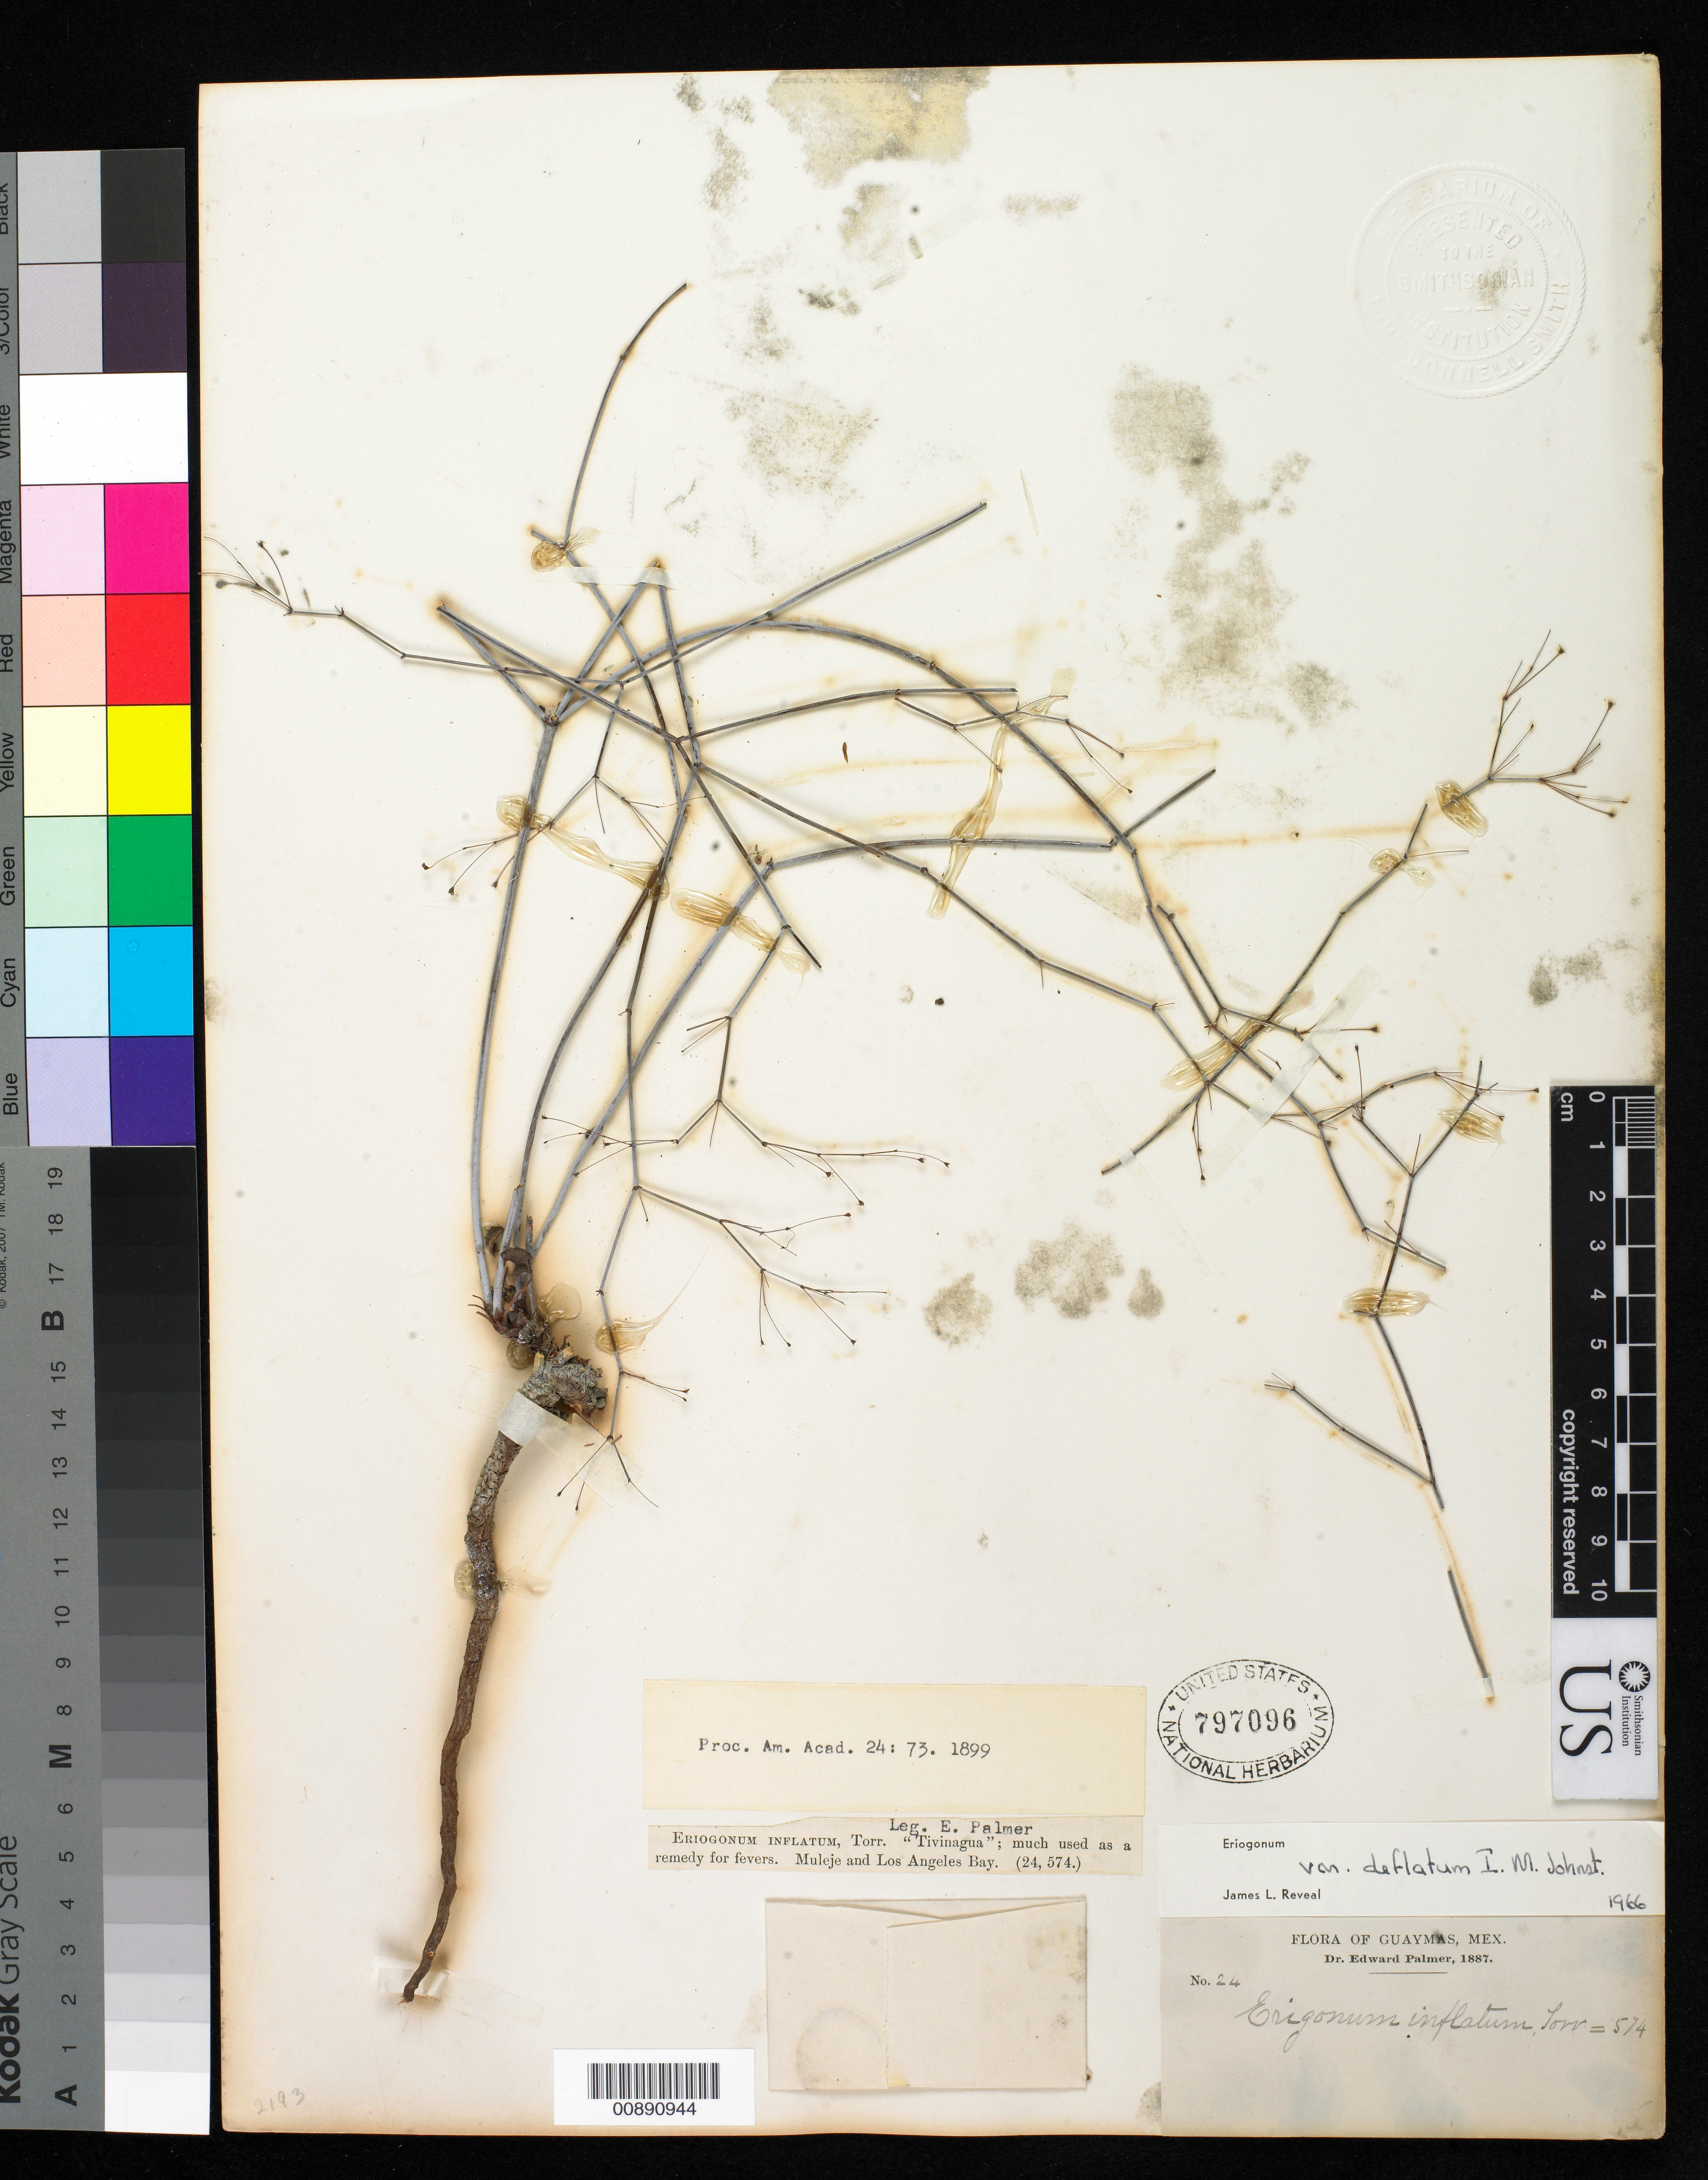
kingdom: Plantae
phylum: Tracheophyta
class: Magnoliopsida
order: Caryophyllales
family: Polygonaceae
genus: Eriogonum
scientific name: Eriogonum inflatum var. deflatum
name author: I.M. Johnst.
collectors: E. Palmer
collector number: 24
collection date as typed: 1887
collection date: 1887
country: Mexico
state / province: Sonora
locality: Guaymas, Sonora.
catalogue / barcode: US 797096